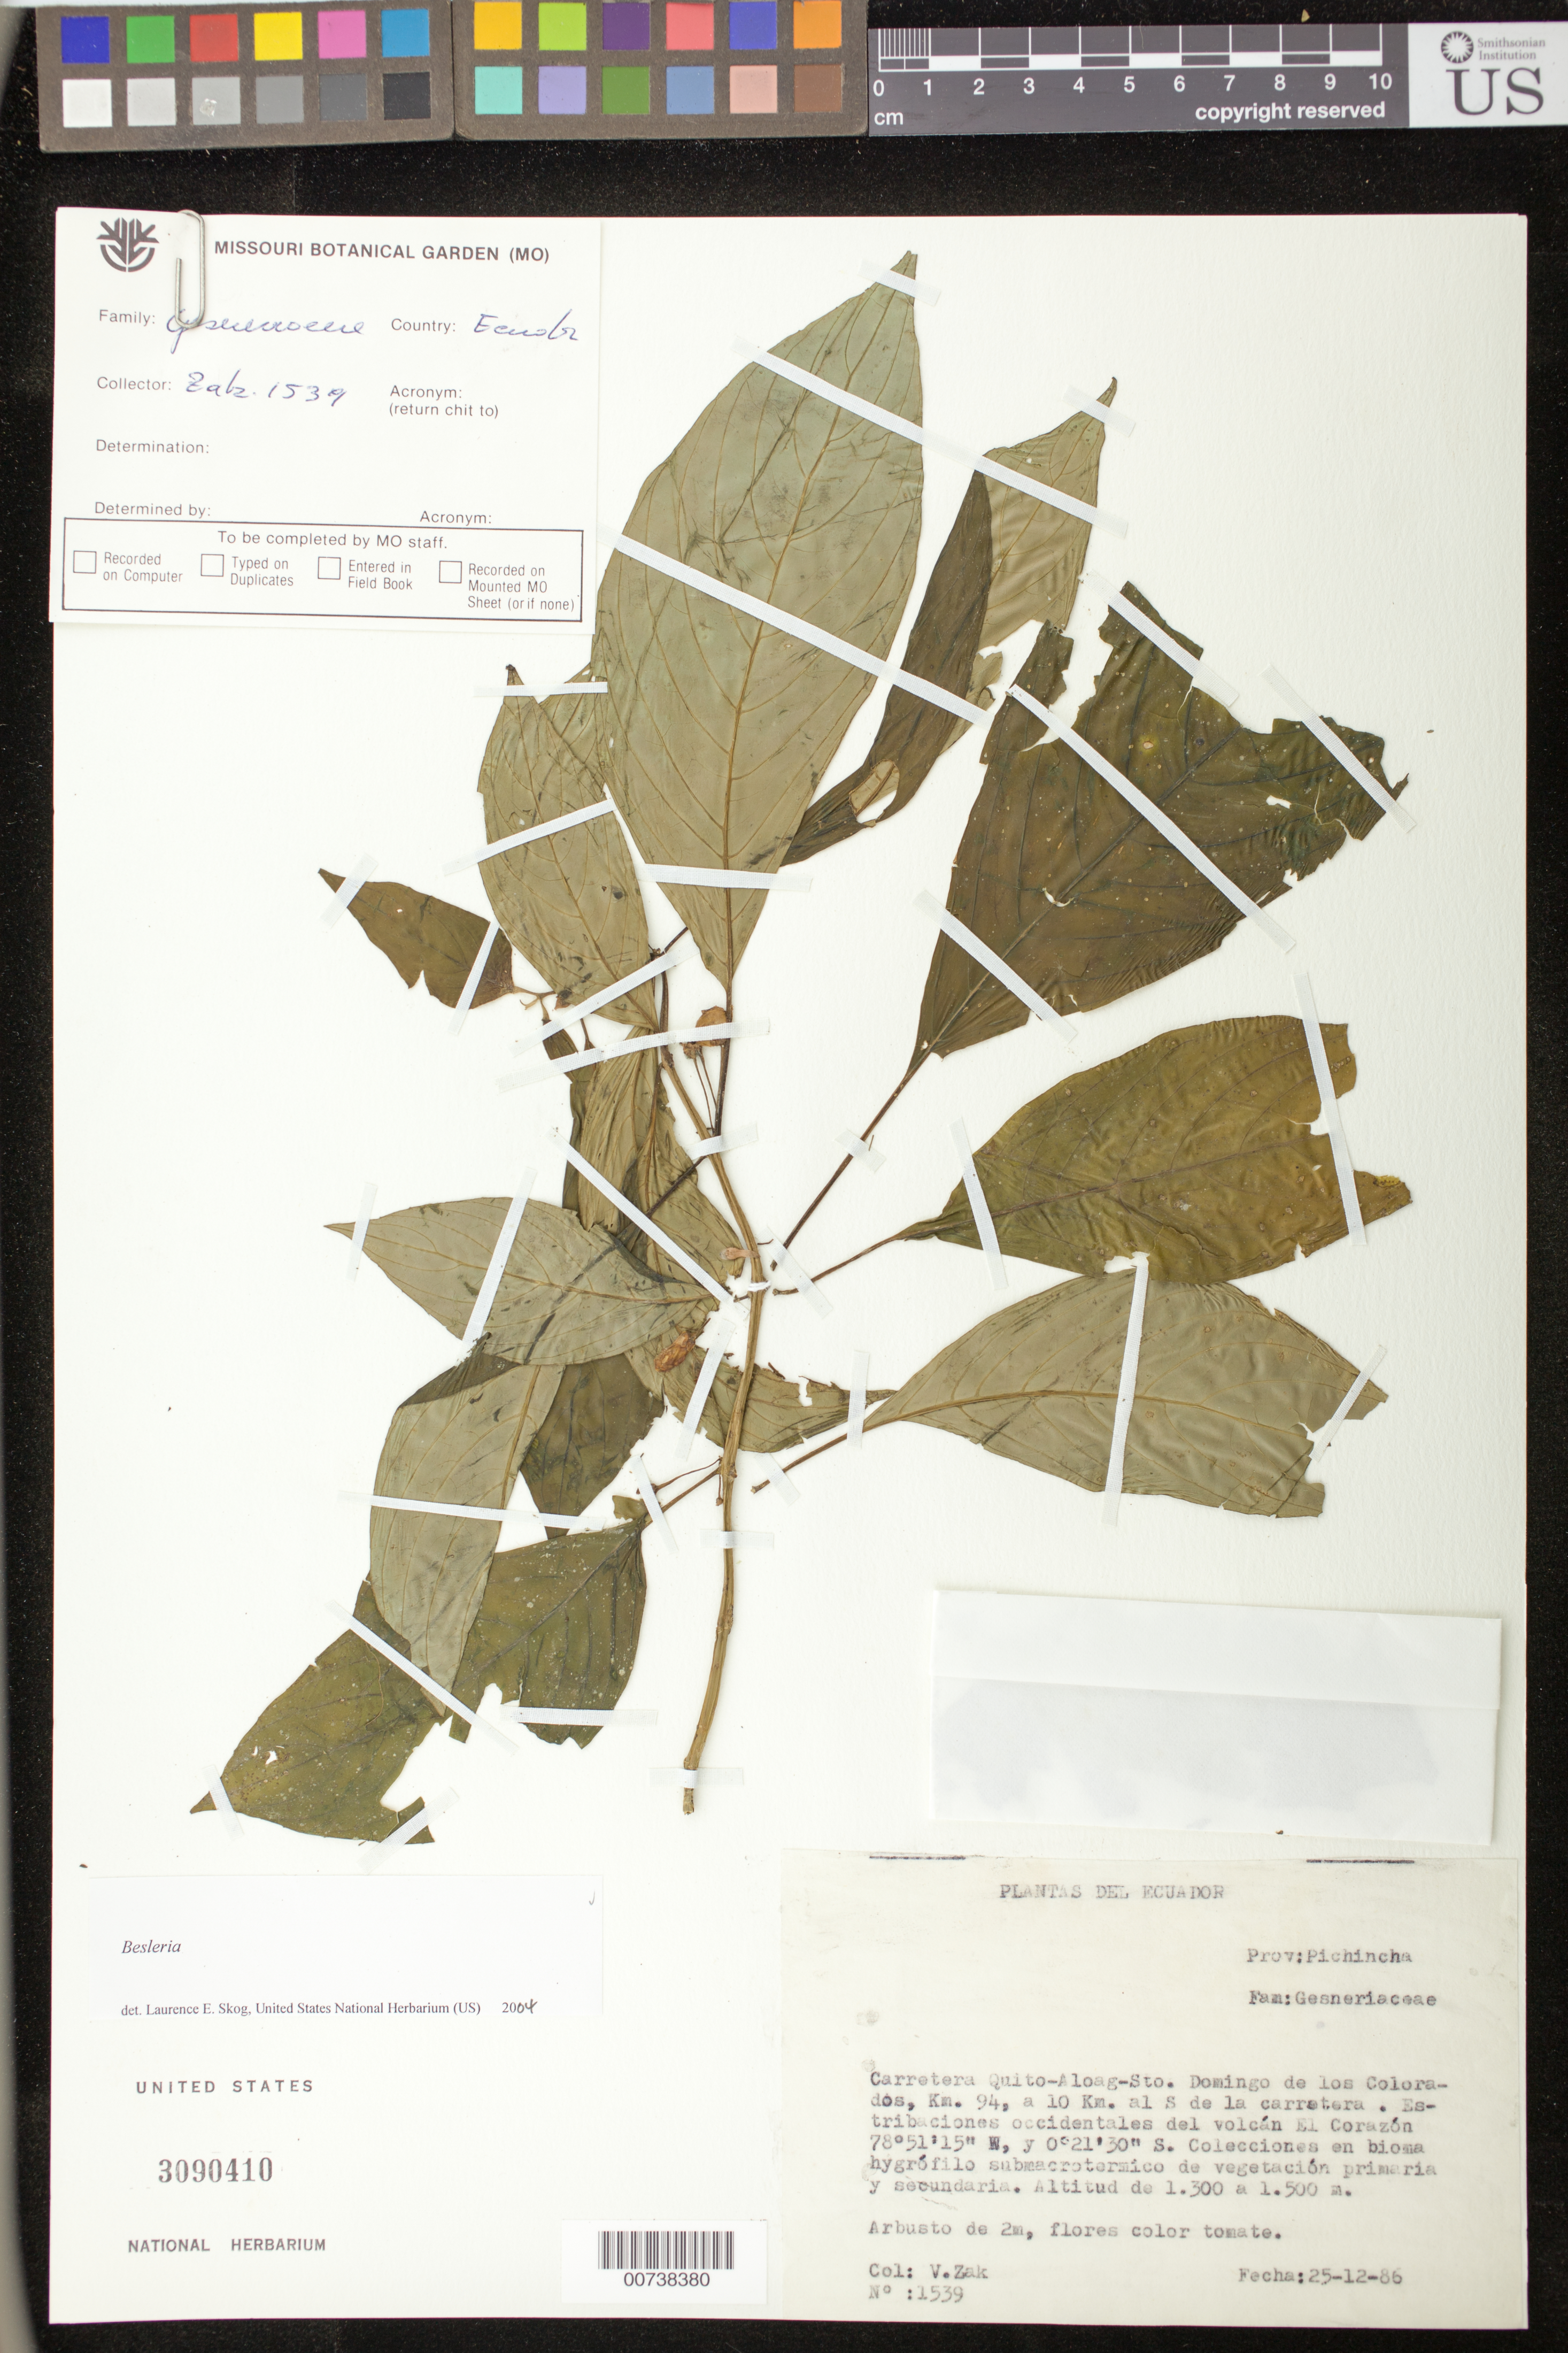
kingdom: Plantae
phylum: Tracheophyta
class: Magnoliopsida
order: Lamiales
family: Gesneriaceae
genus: Besleria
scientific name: Besleria sp.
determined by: Skog, Laurence E.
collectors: V. Zak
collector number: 1539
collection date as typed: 25 Dec 1986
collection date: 1986-12-25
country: Ecuador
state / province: Pichincha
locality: Quito - Aloag - Sto. Domingo de los Colorados, Km 94, a 10 km al S de la carretera; estribaciones occidentales del volcán El Corazón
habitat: Colecciones en bioma hygrófilo, submacrotermico de vegetación primaria y secundaria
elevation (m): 1300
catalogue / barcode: US 3090410